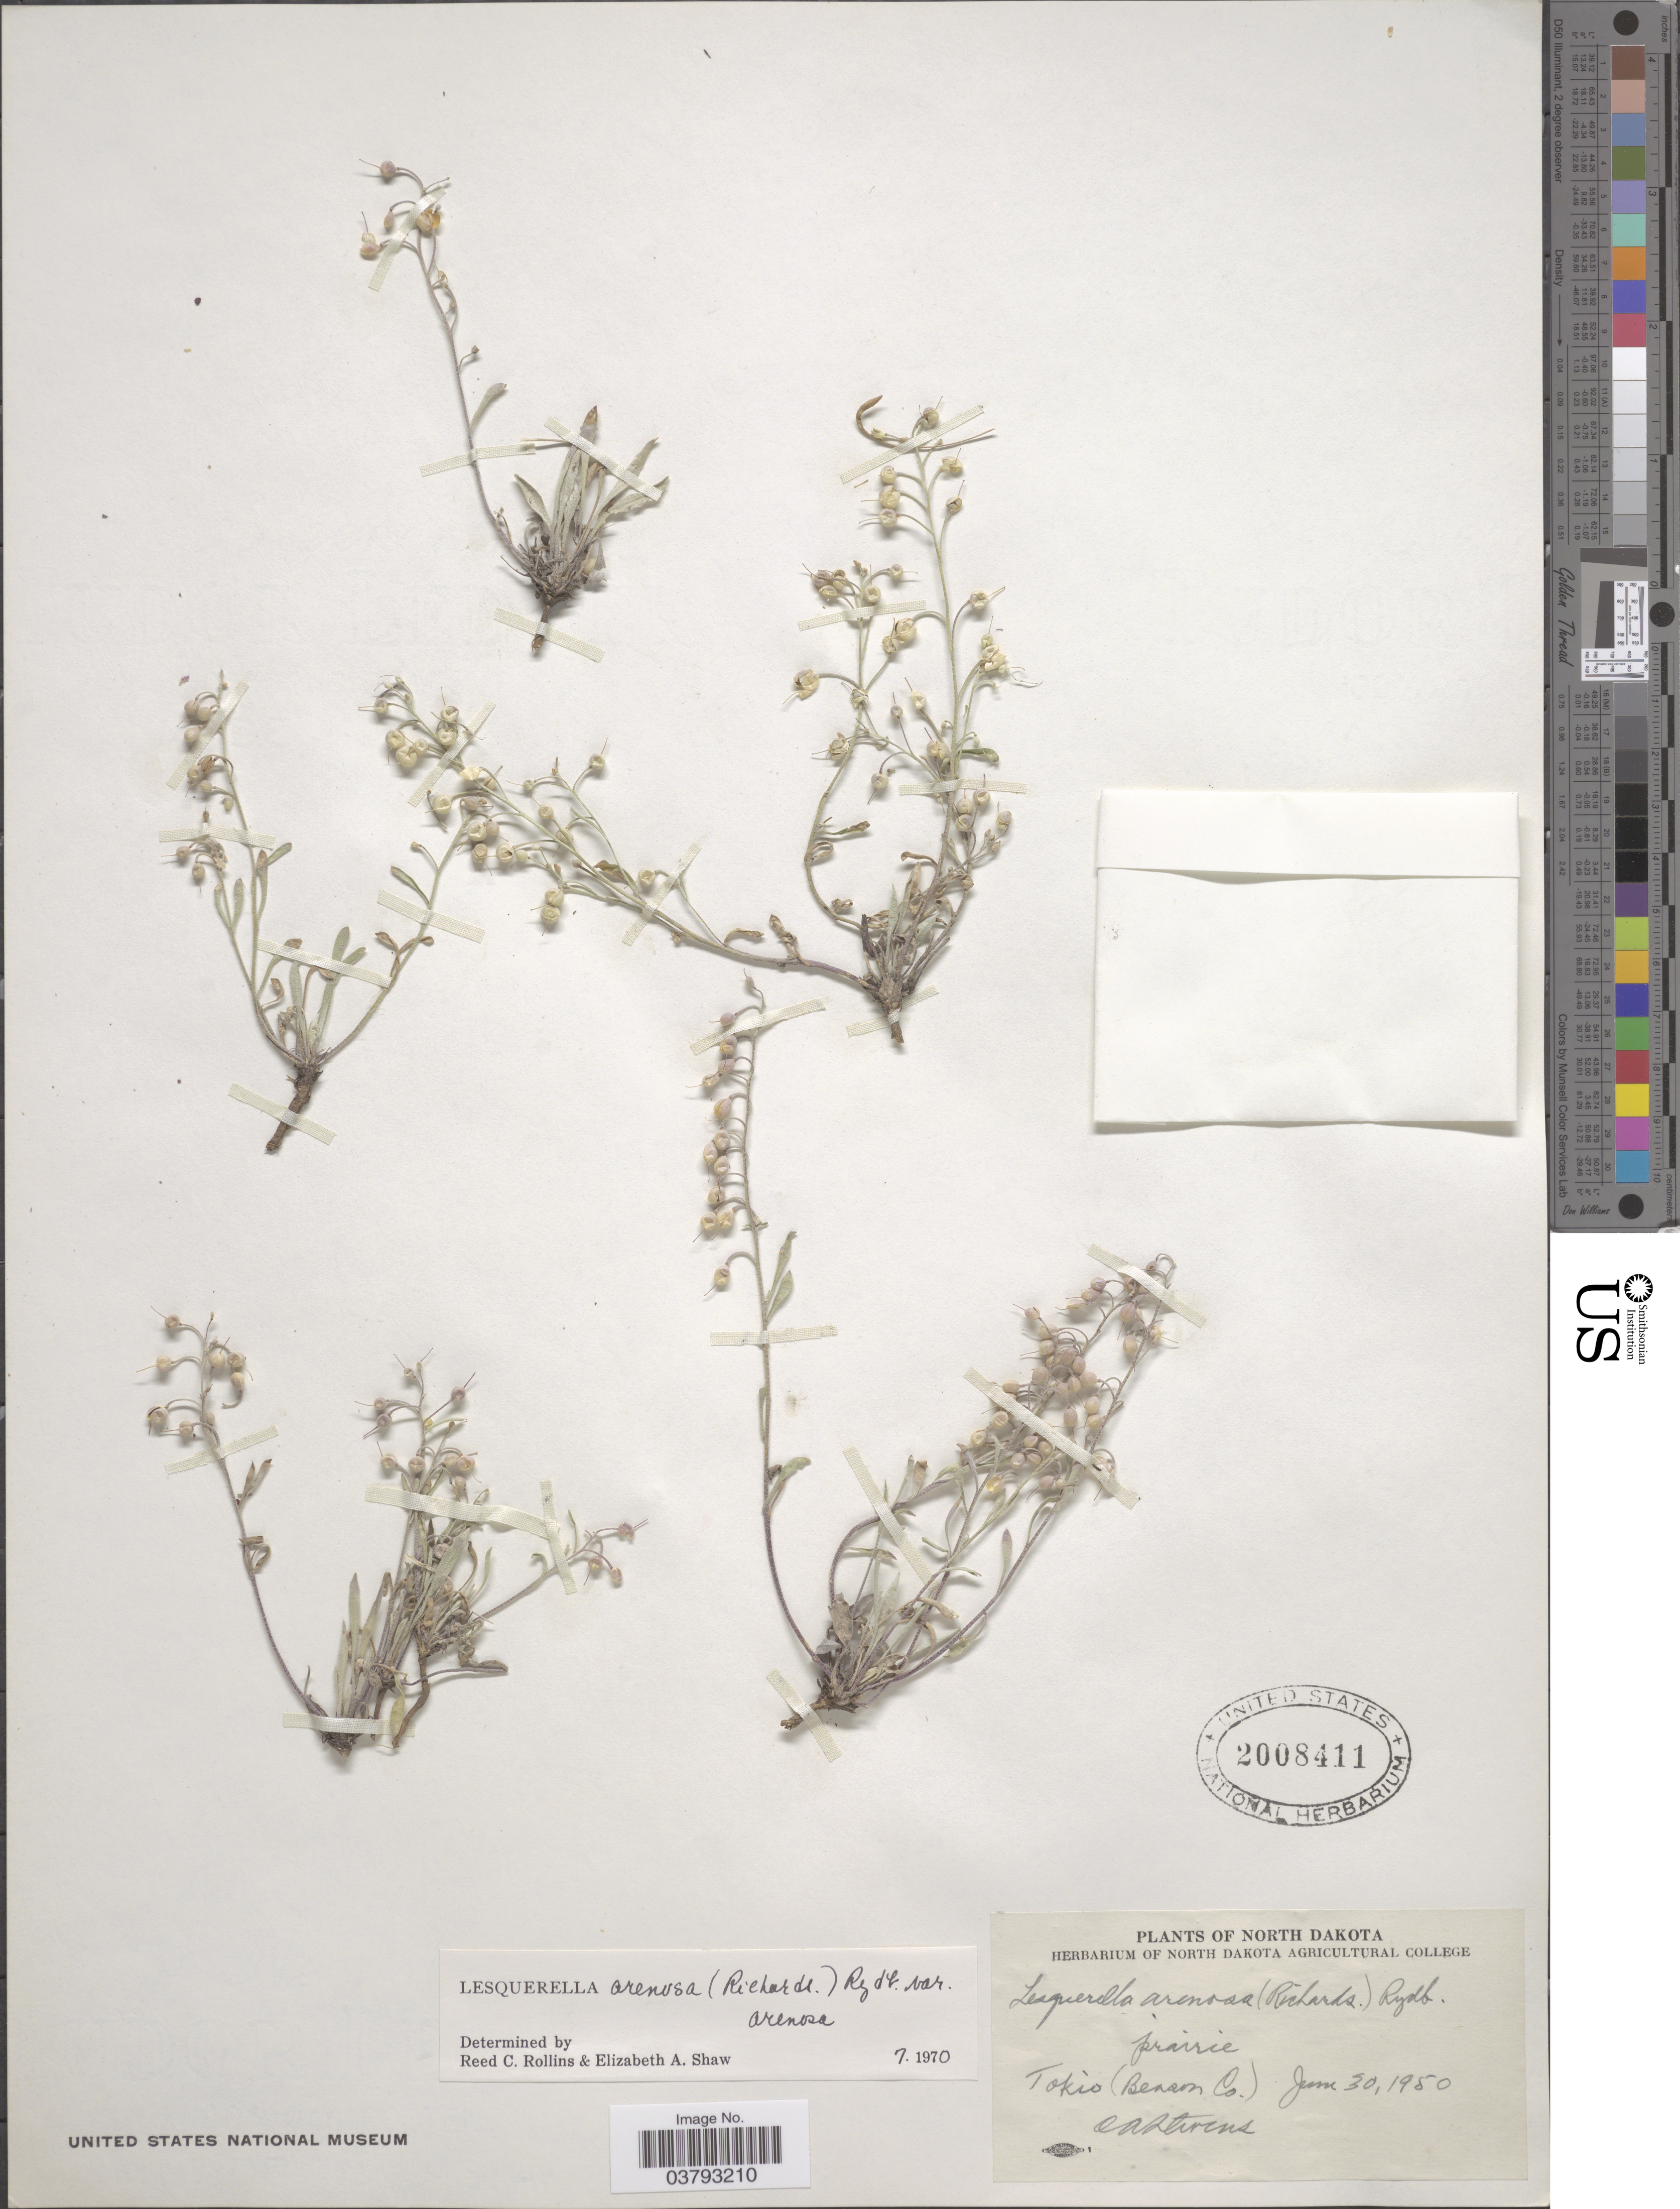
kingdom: Plantae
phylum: Tracheophyta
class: Magnoliopsida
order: Brassicales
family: Brassicaceae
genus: Lesquerella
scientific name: Lesquerella arenosa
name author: (Richardson) Rydb.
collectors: O. A. Stevens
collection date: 1950-06-30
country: United States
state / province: North Dakota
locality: Tokio (Benson Co.).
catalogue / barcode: US 2008411